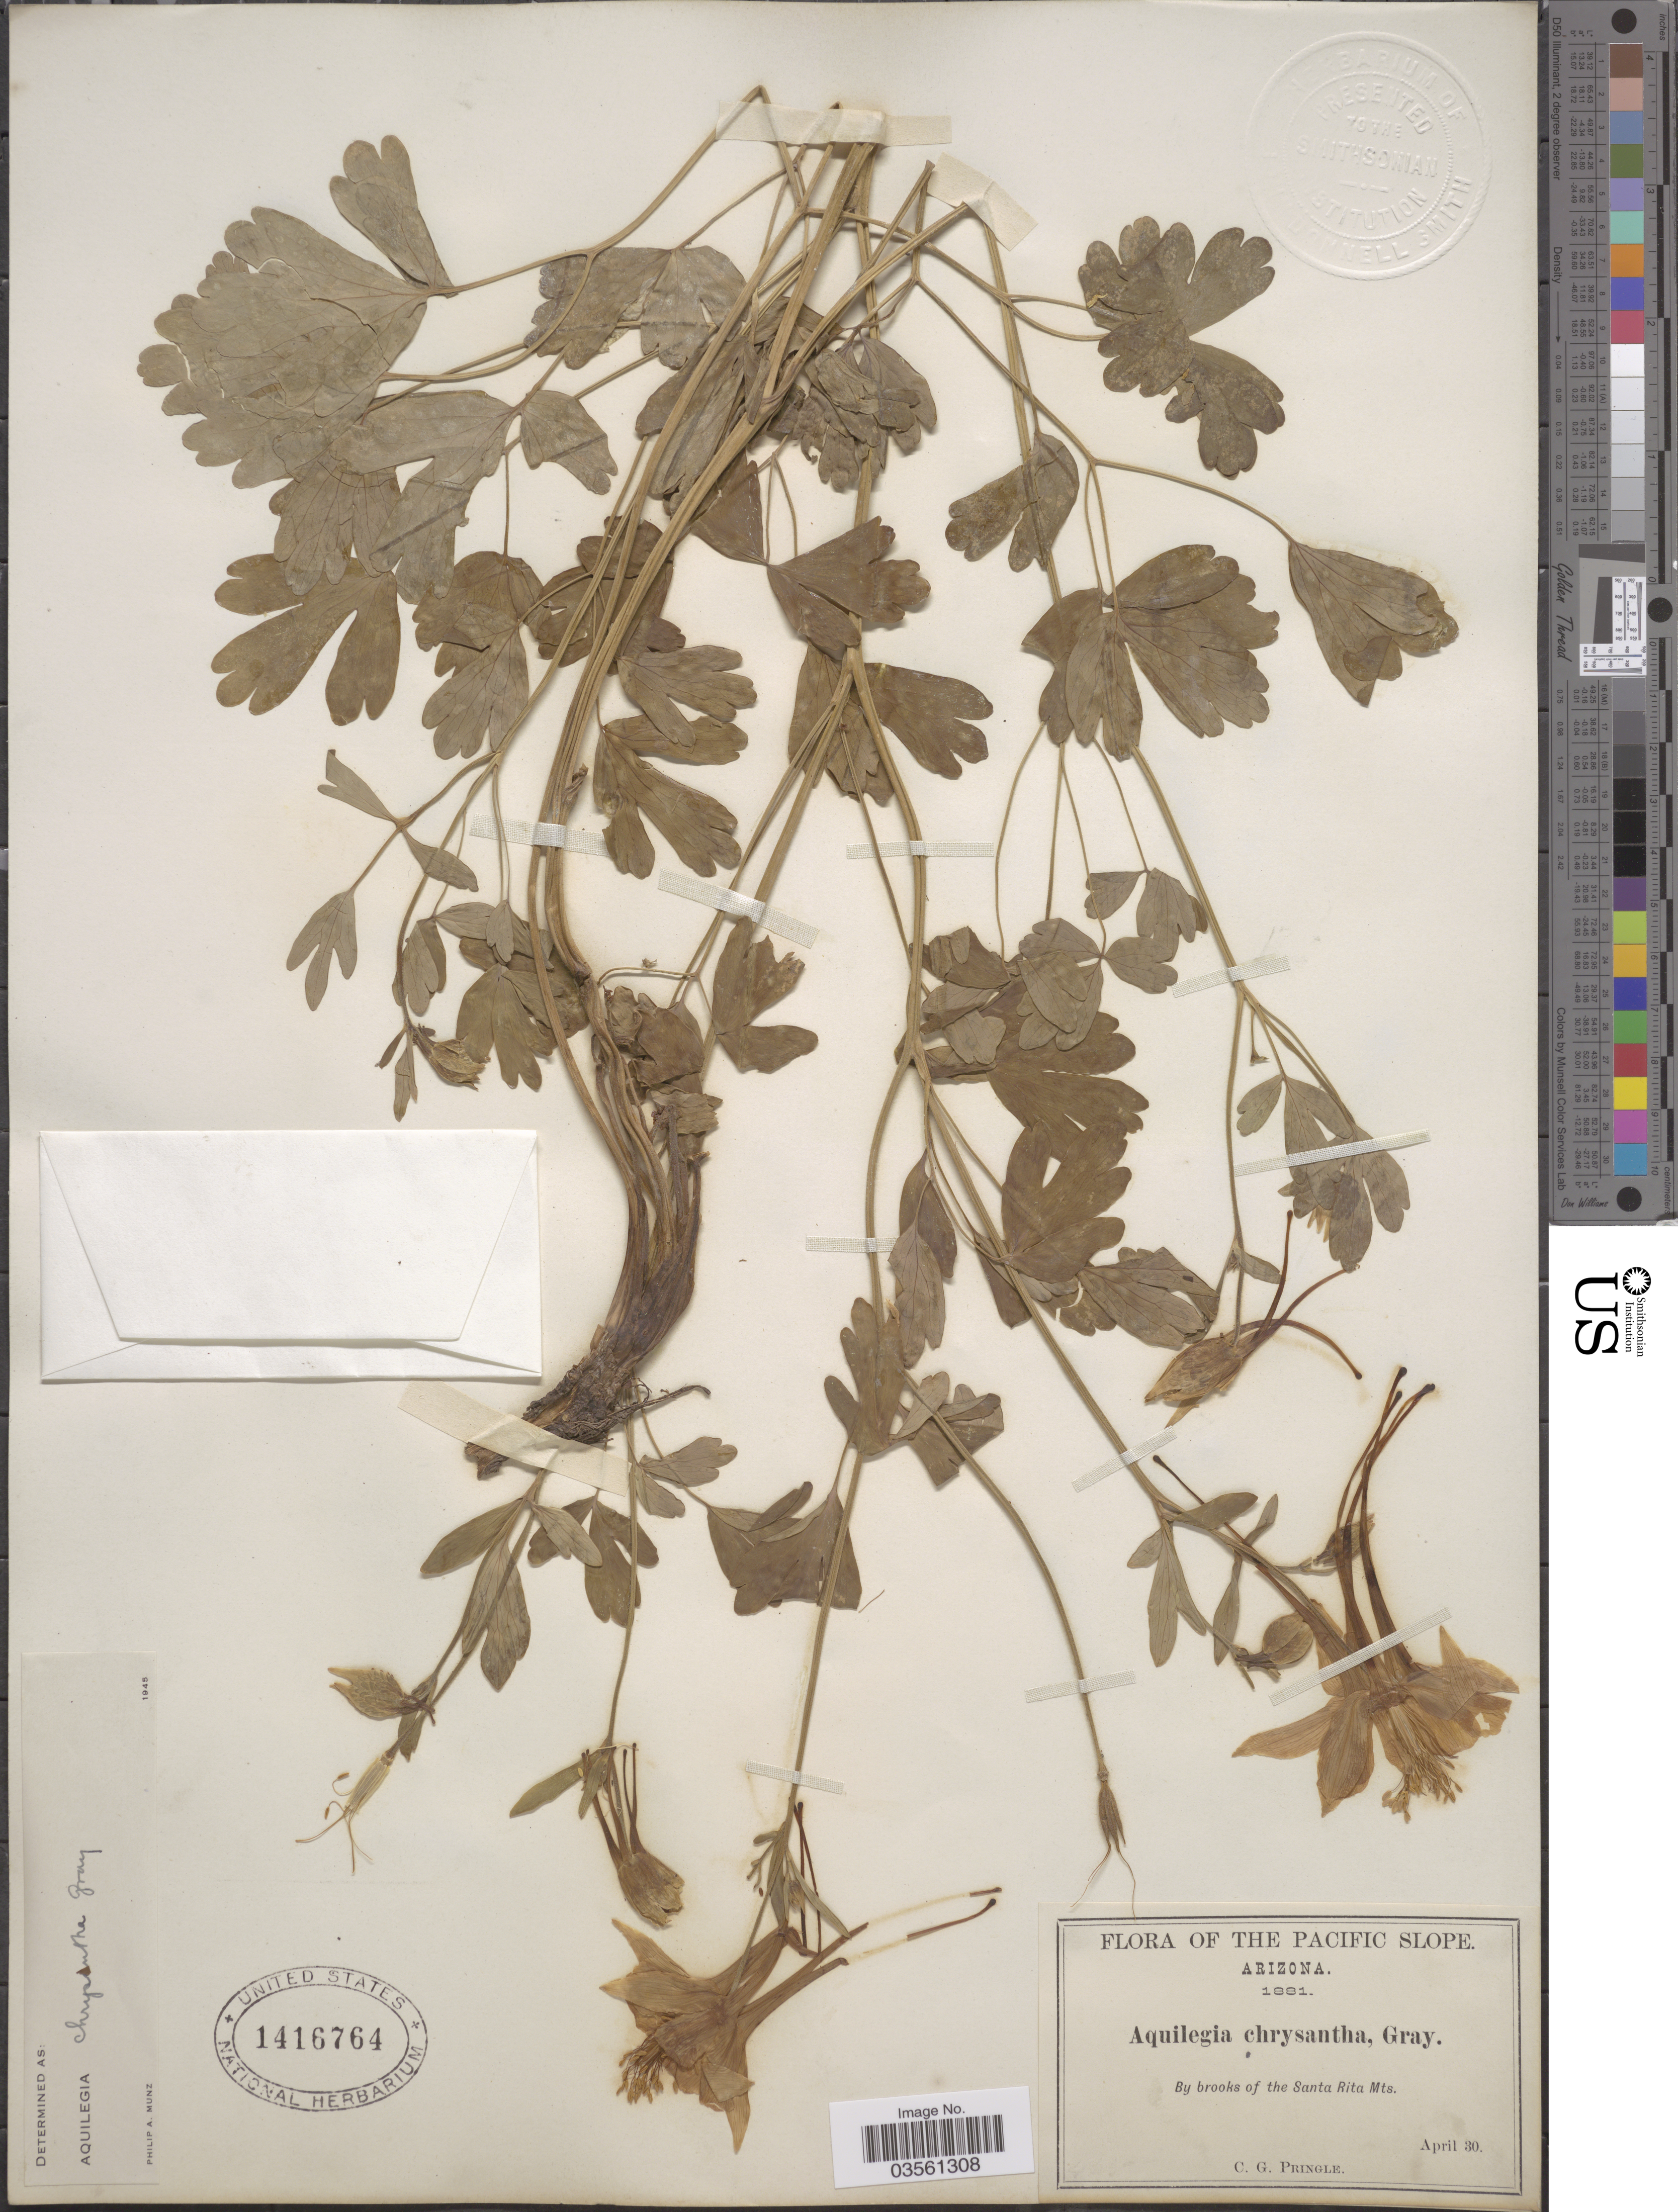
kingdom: Plantae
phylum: Tracheophyta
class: Magnoliopsida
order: Ranunculales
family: Ranunculaceae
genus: Aquilegia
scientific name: Aquilegia chrysantha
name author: A. Gray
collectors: C. G. Pringle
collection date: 1881-04-30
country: United States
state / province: Arizona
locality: The Pacific Slope. By brooks of the Santa Rita Mts.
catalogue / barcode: US 1416764